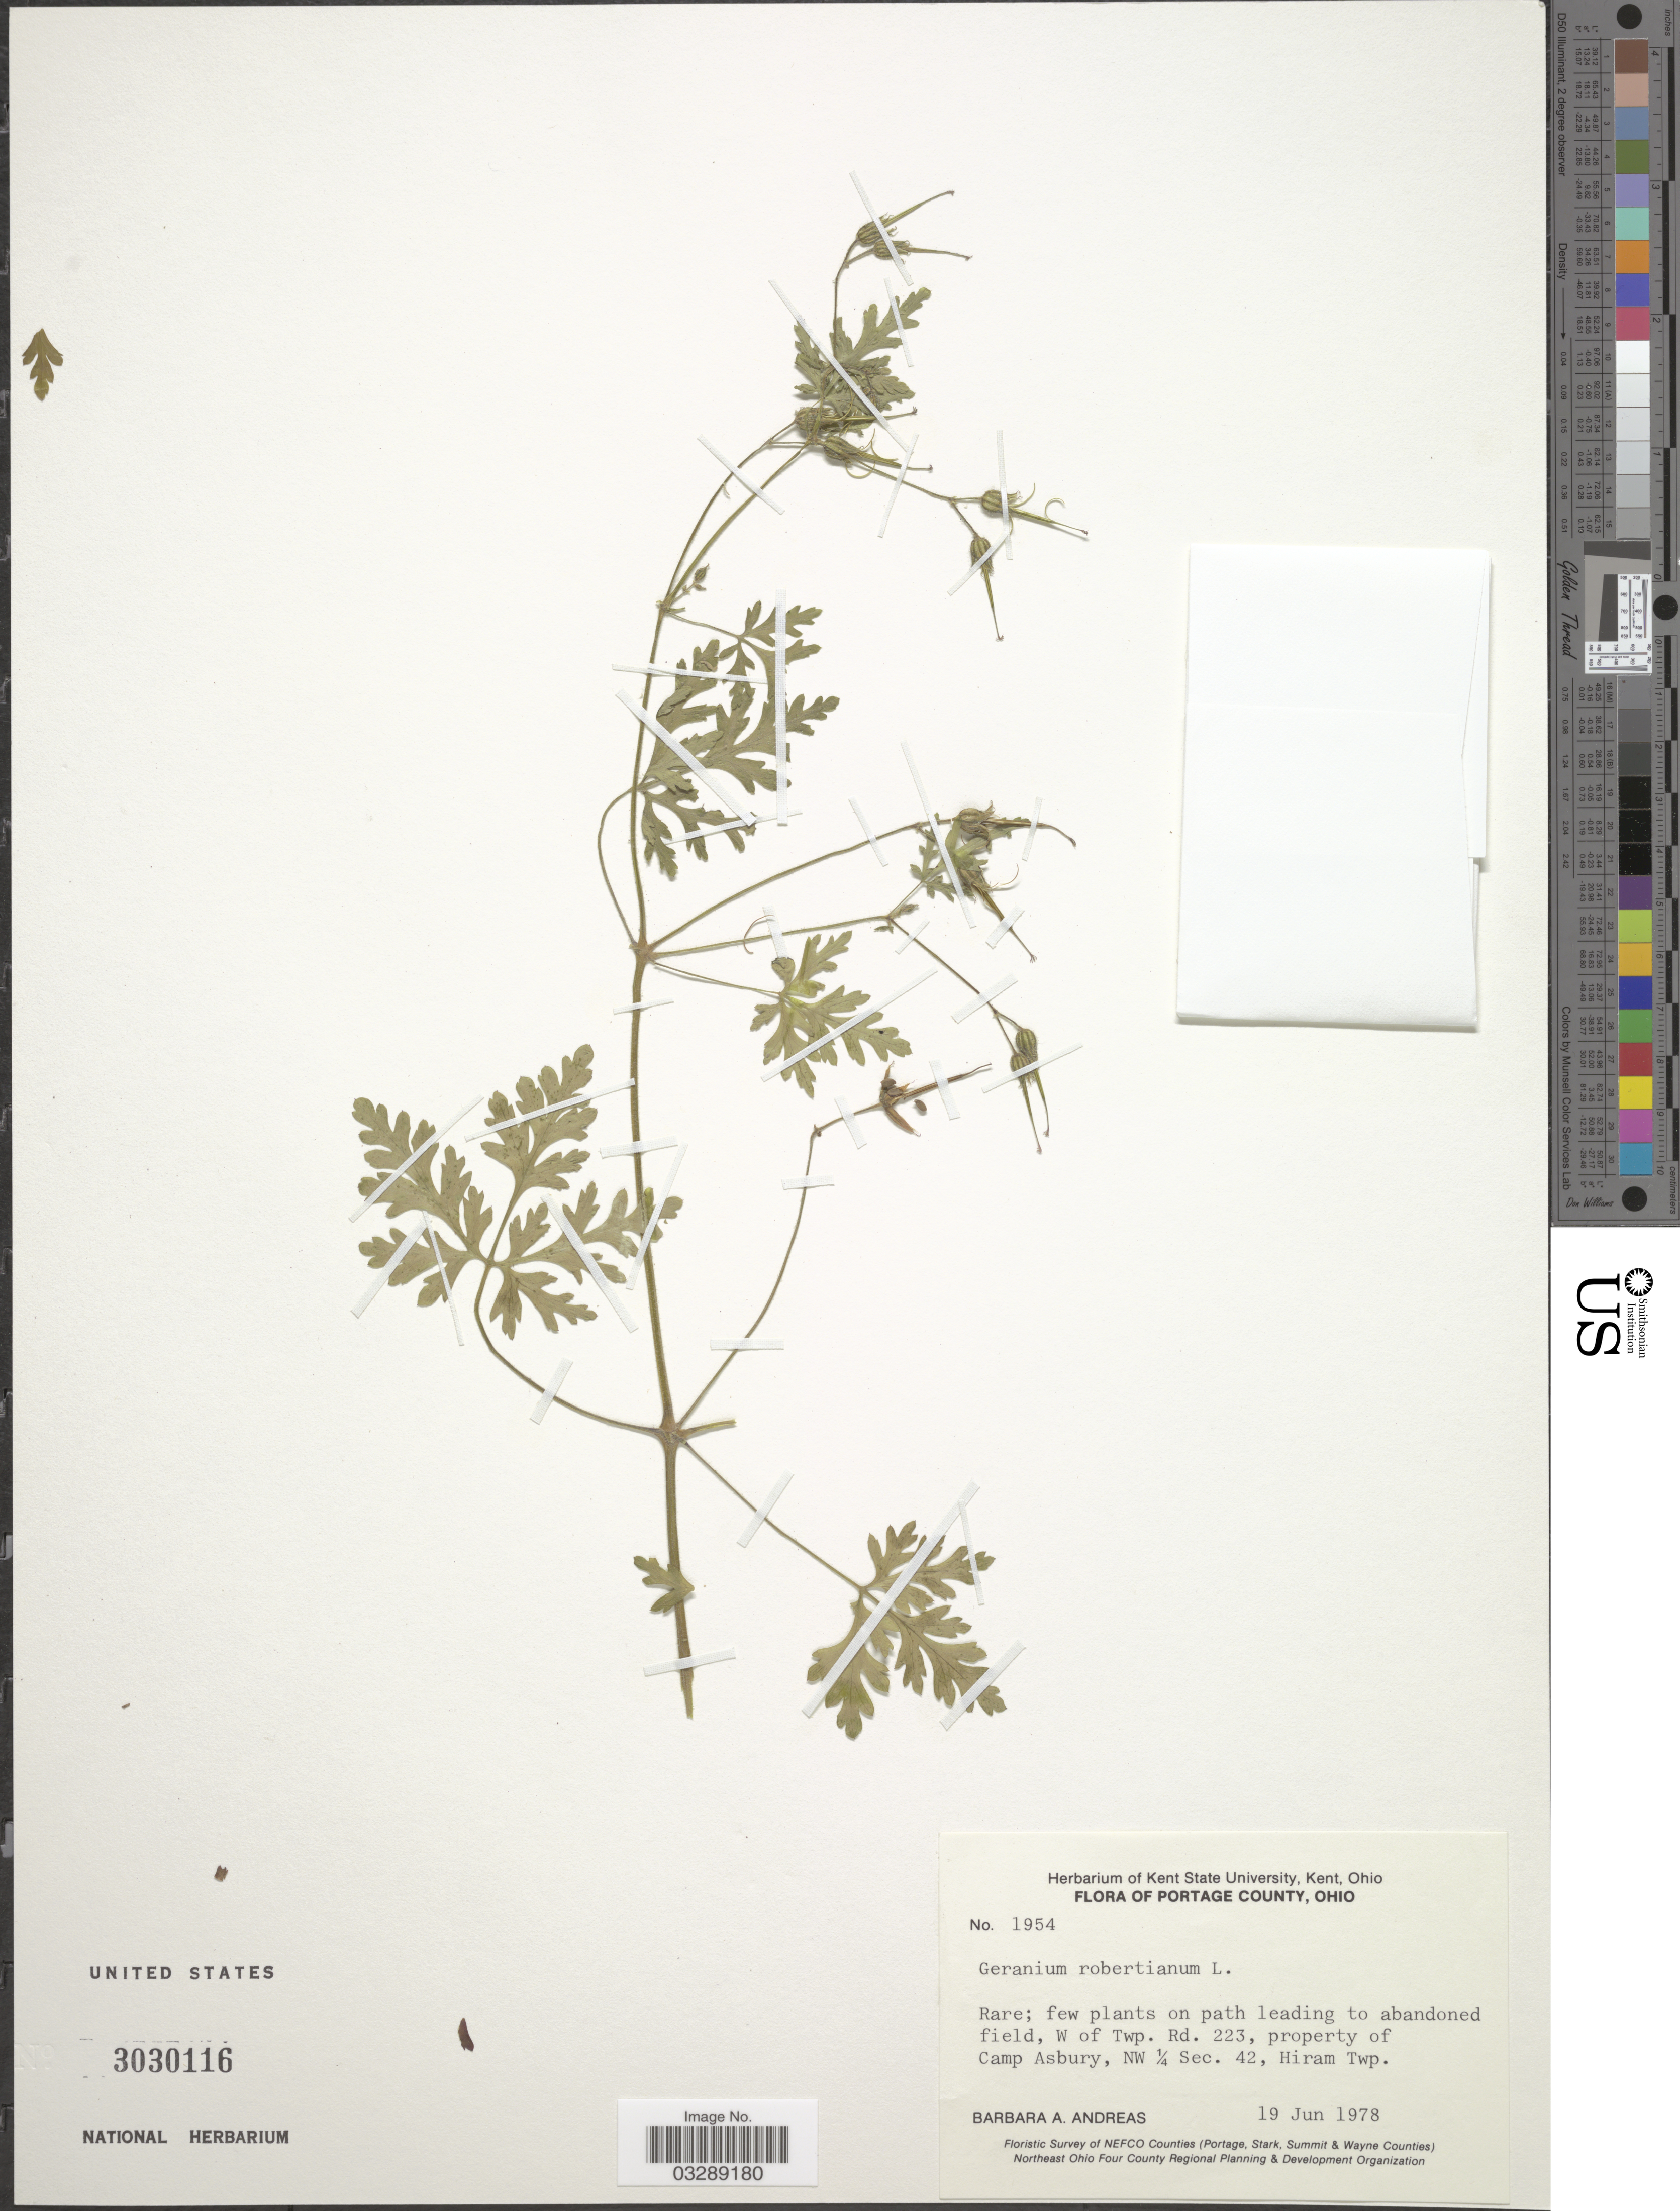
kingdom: Plantae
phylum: Tracheophyta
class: Magnoliopsida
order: Geraniales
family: Geraniaceae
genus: Geranium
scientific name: Geranium robertianum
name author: L.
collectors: B. A. Andreas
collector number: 1954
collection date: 1978-06-19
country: United States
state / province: Ohio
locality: Portage County. W of Twp. Rd. 223, property of Camp Asbury, NW ¼ Sec. 42, Hiram Twp.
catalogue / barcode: US 3030116